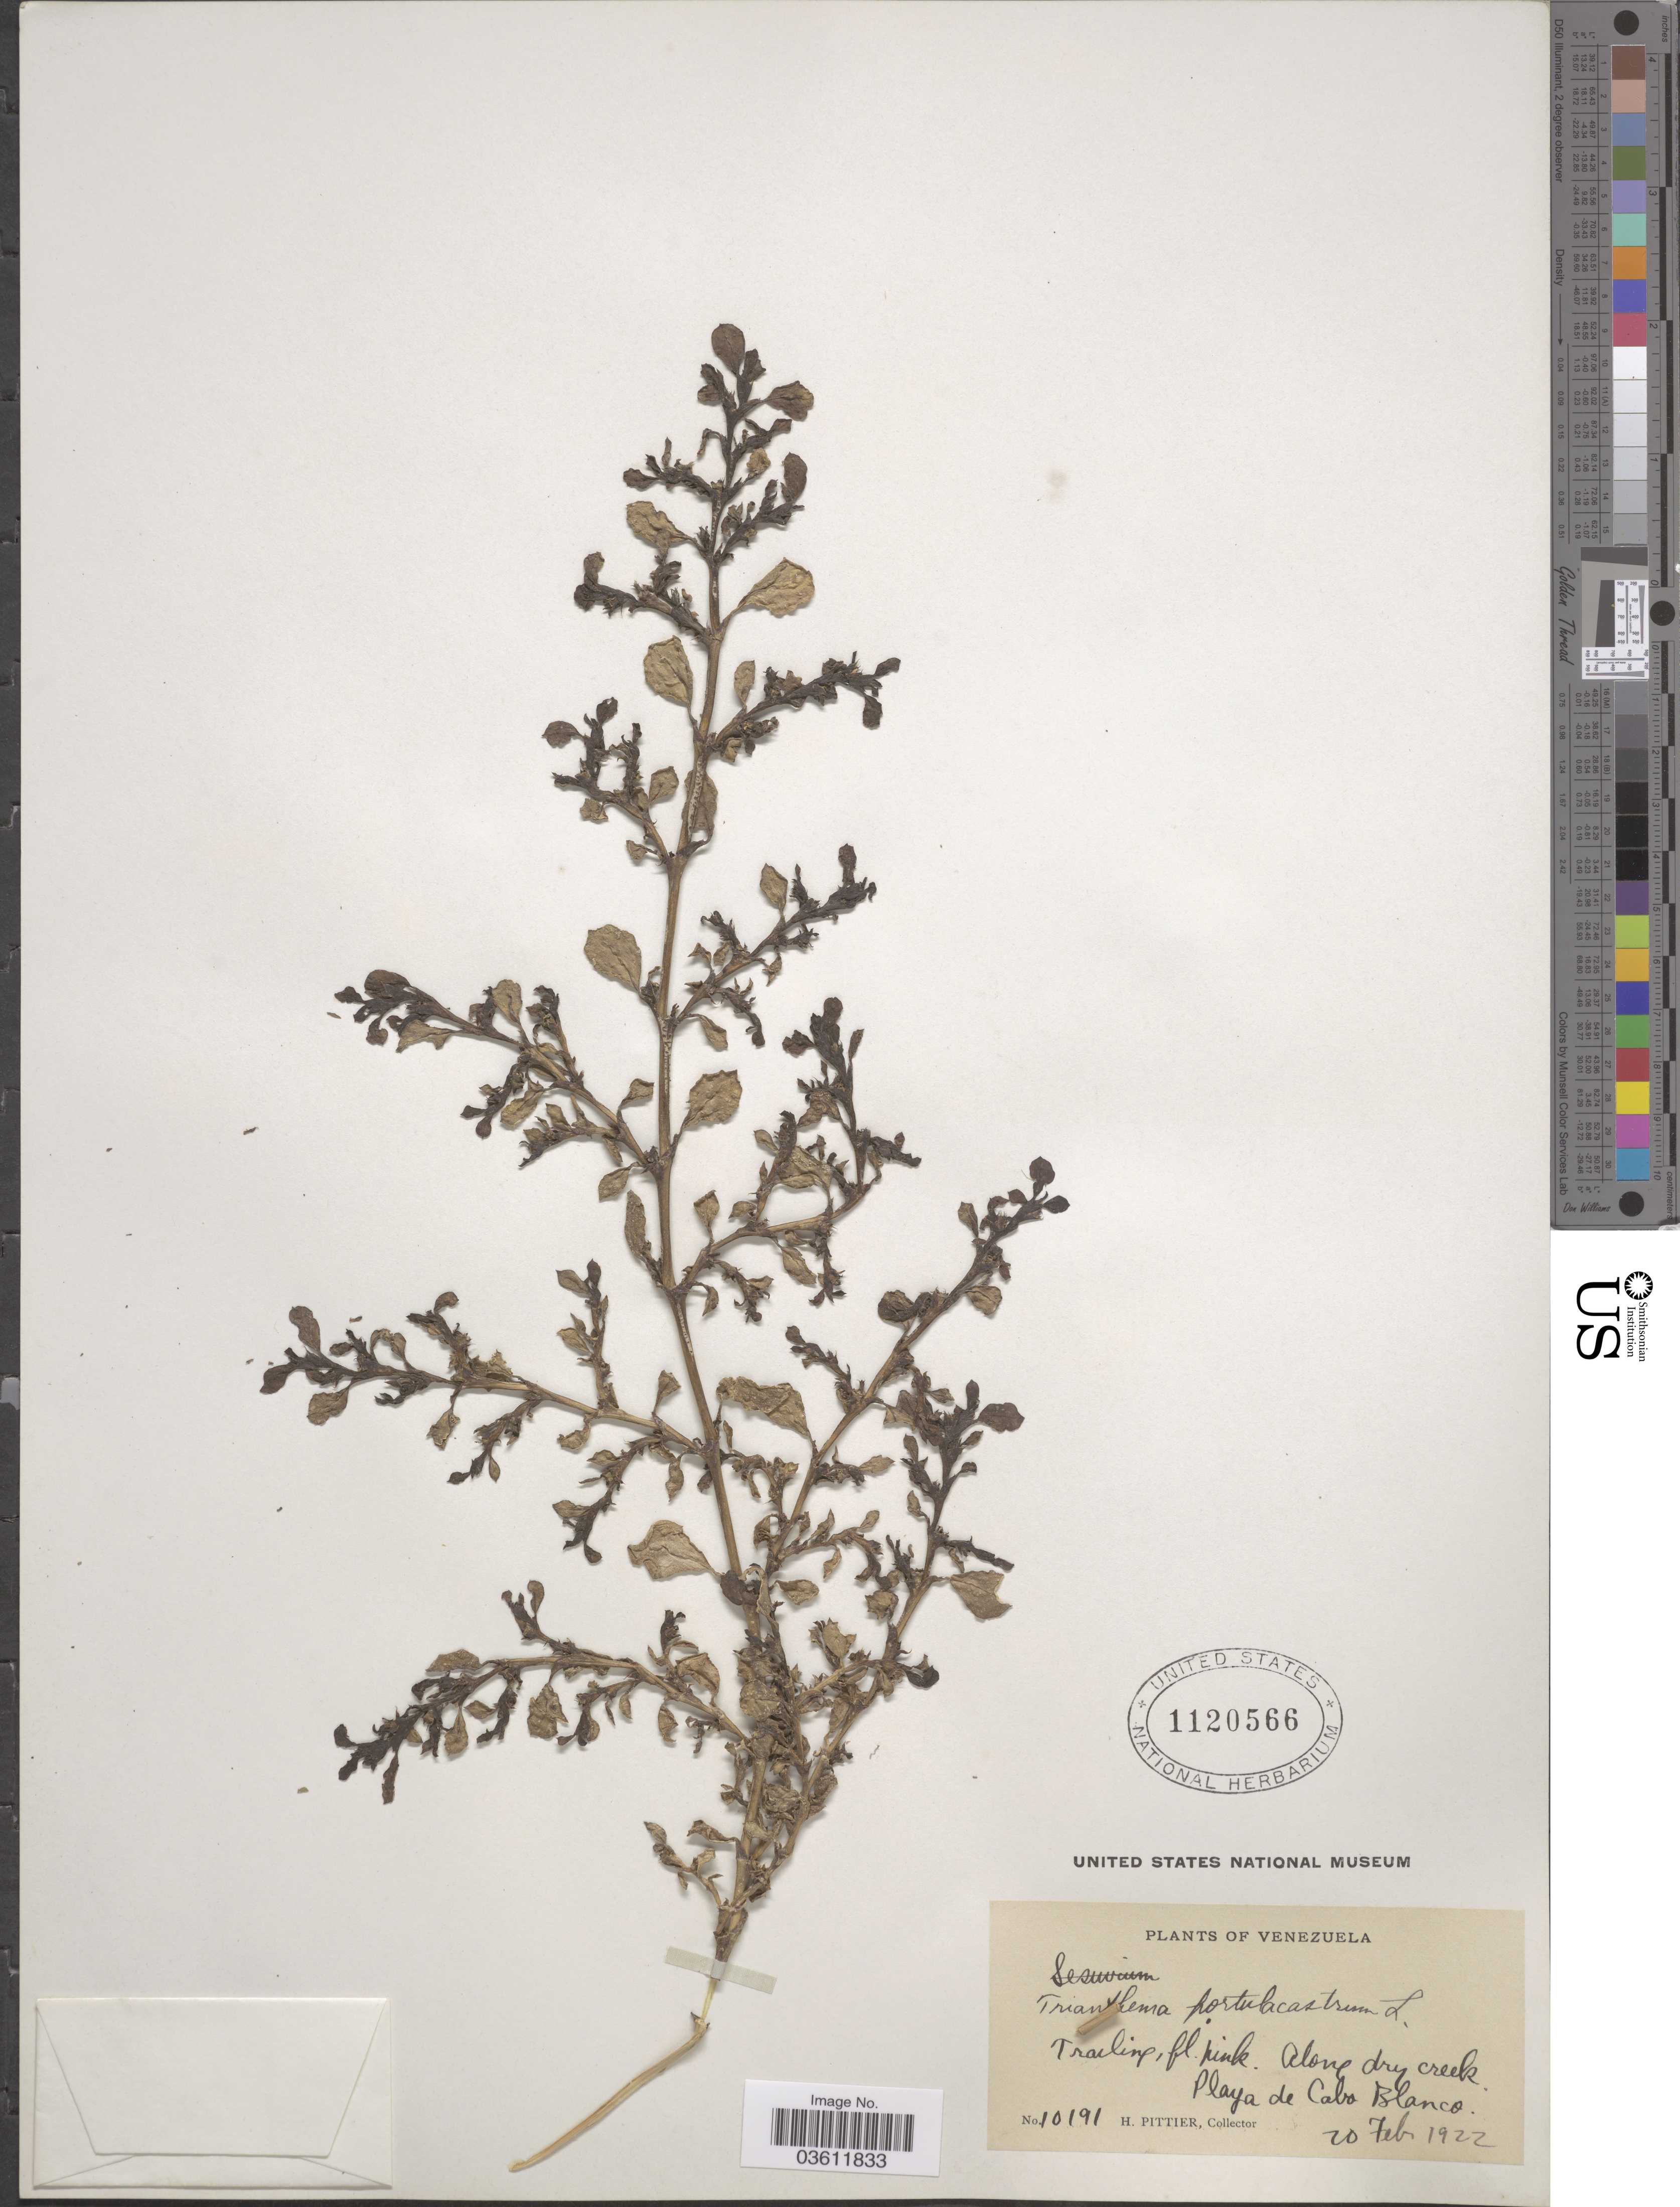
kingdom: Plantae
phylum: Tracheophyta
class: Magnoliopsida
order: Caryophyllales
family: Aizoaceae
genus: Trianthema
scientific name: Trianthema portulacastrum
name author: L.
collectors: H. F. Pittier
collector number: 10191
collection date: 1922-02-20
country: Venezuela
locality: Along dry creek. Playa de Cabo Blanco.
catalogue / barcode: US 1120566